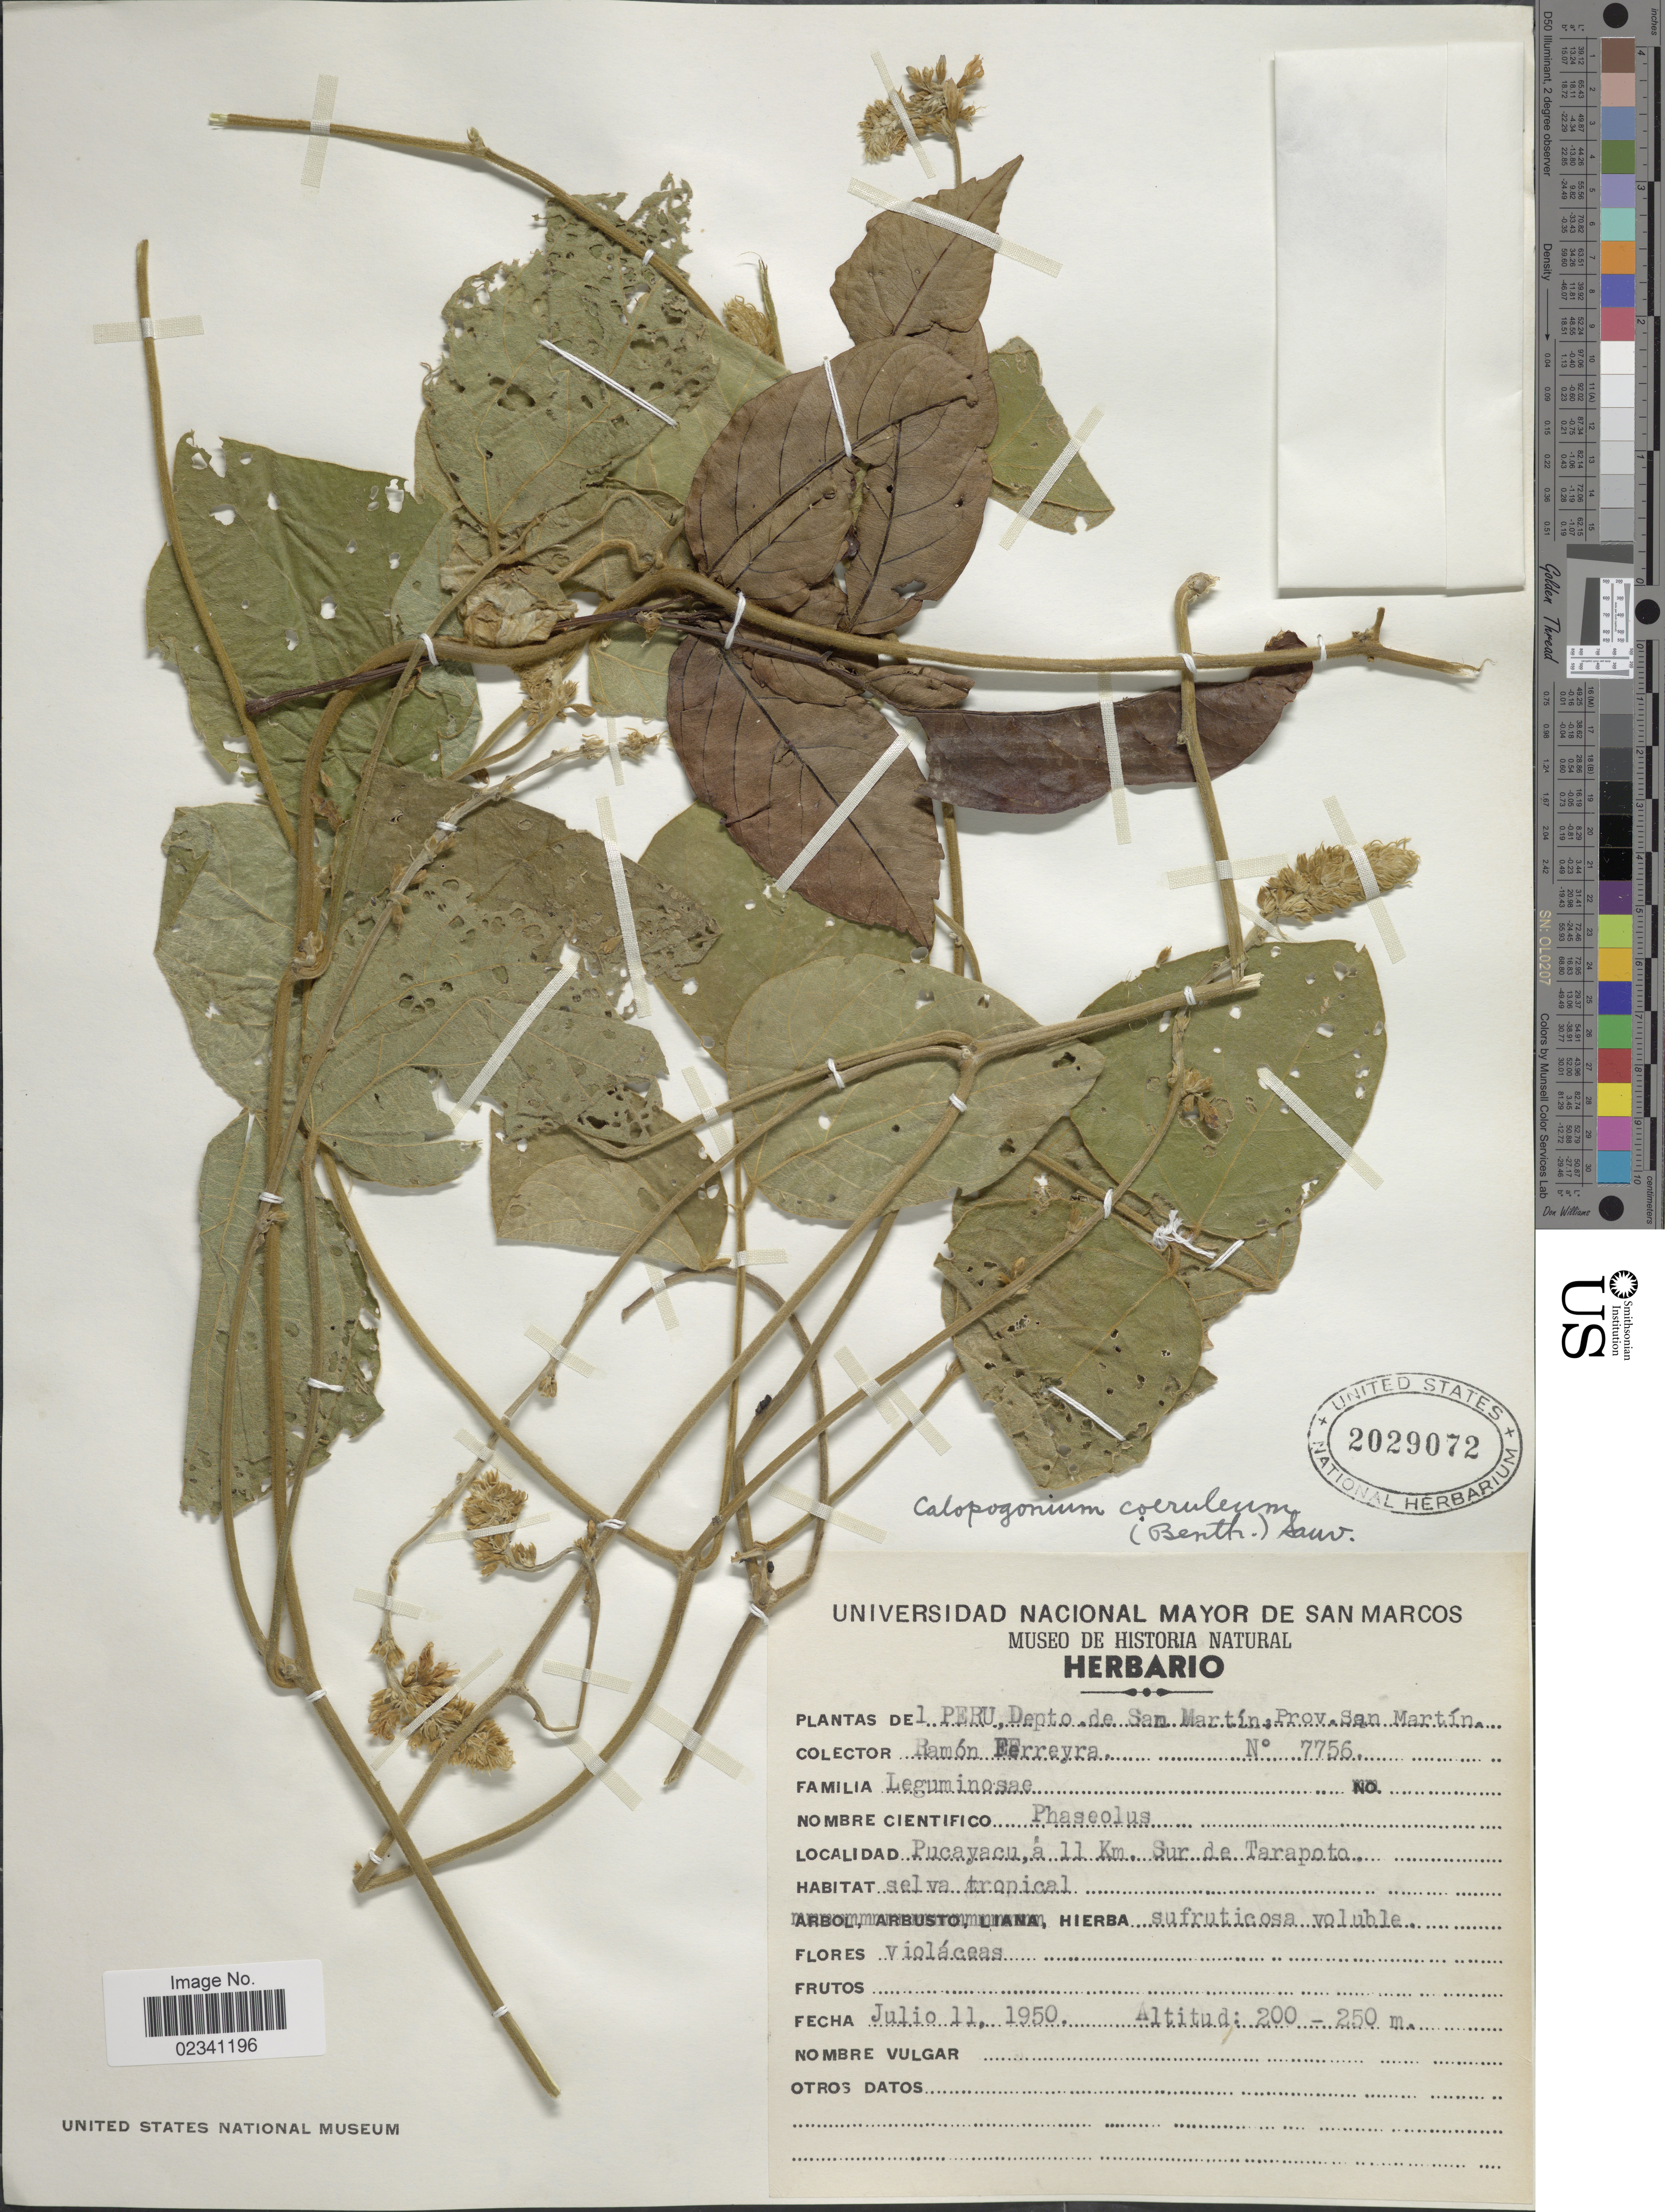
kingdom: Plantae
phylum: Tracheophyta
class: Magnoliopsida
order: Fabales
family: Fabaceae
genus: Calopogonium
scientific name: Calopogonium caeruleum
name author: (Benth.) C. Wright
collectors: R. A. Ferreyra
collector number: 7756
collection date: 1950-07-11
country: Peru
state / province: San Martín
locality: Prov. San Martin, Pucayacu a 11 km Sur de Tarapoto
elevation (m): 200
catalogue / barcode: US 2029072